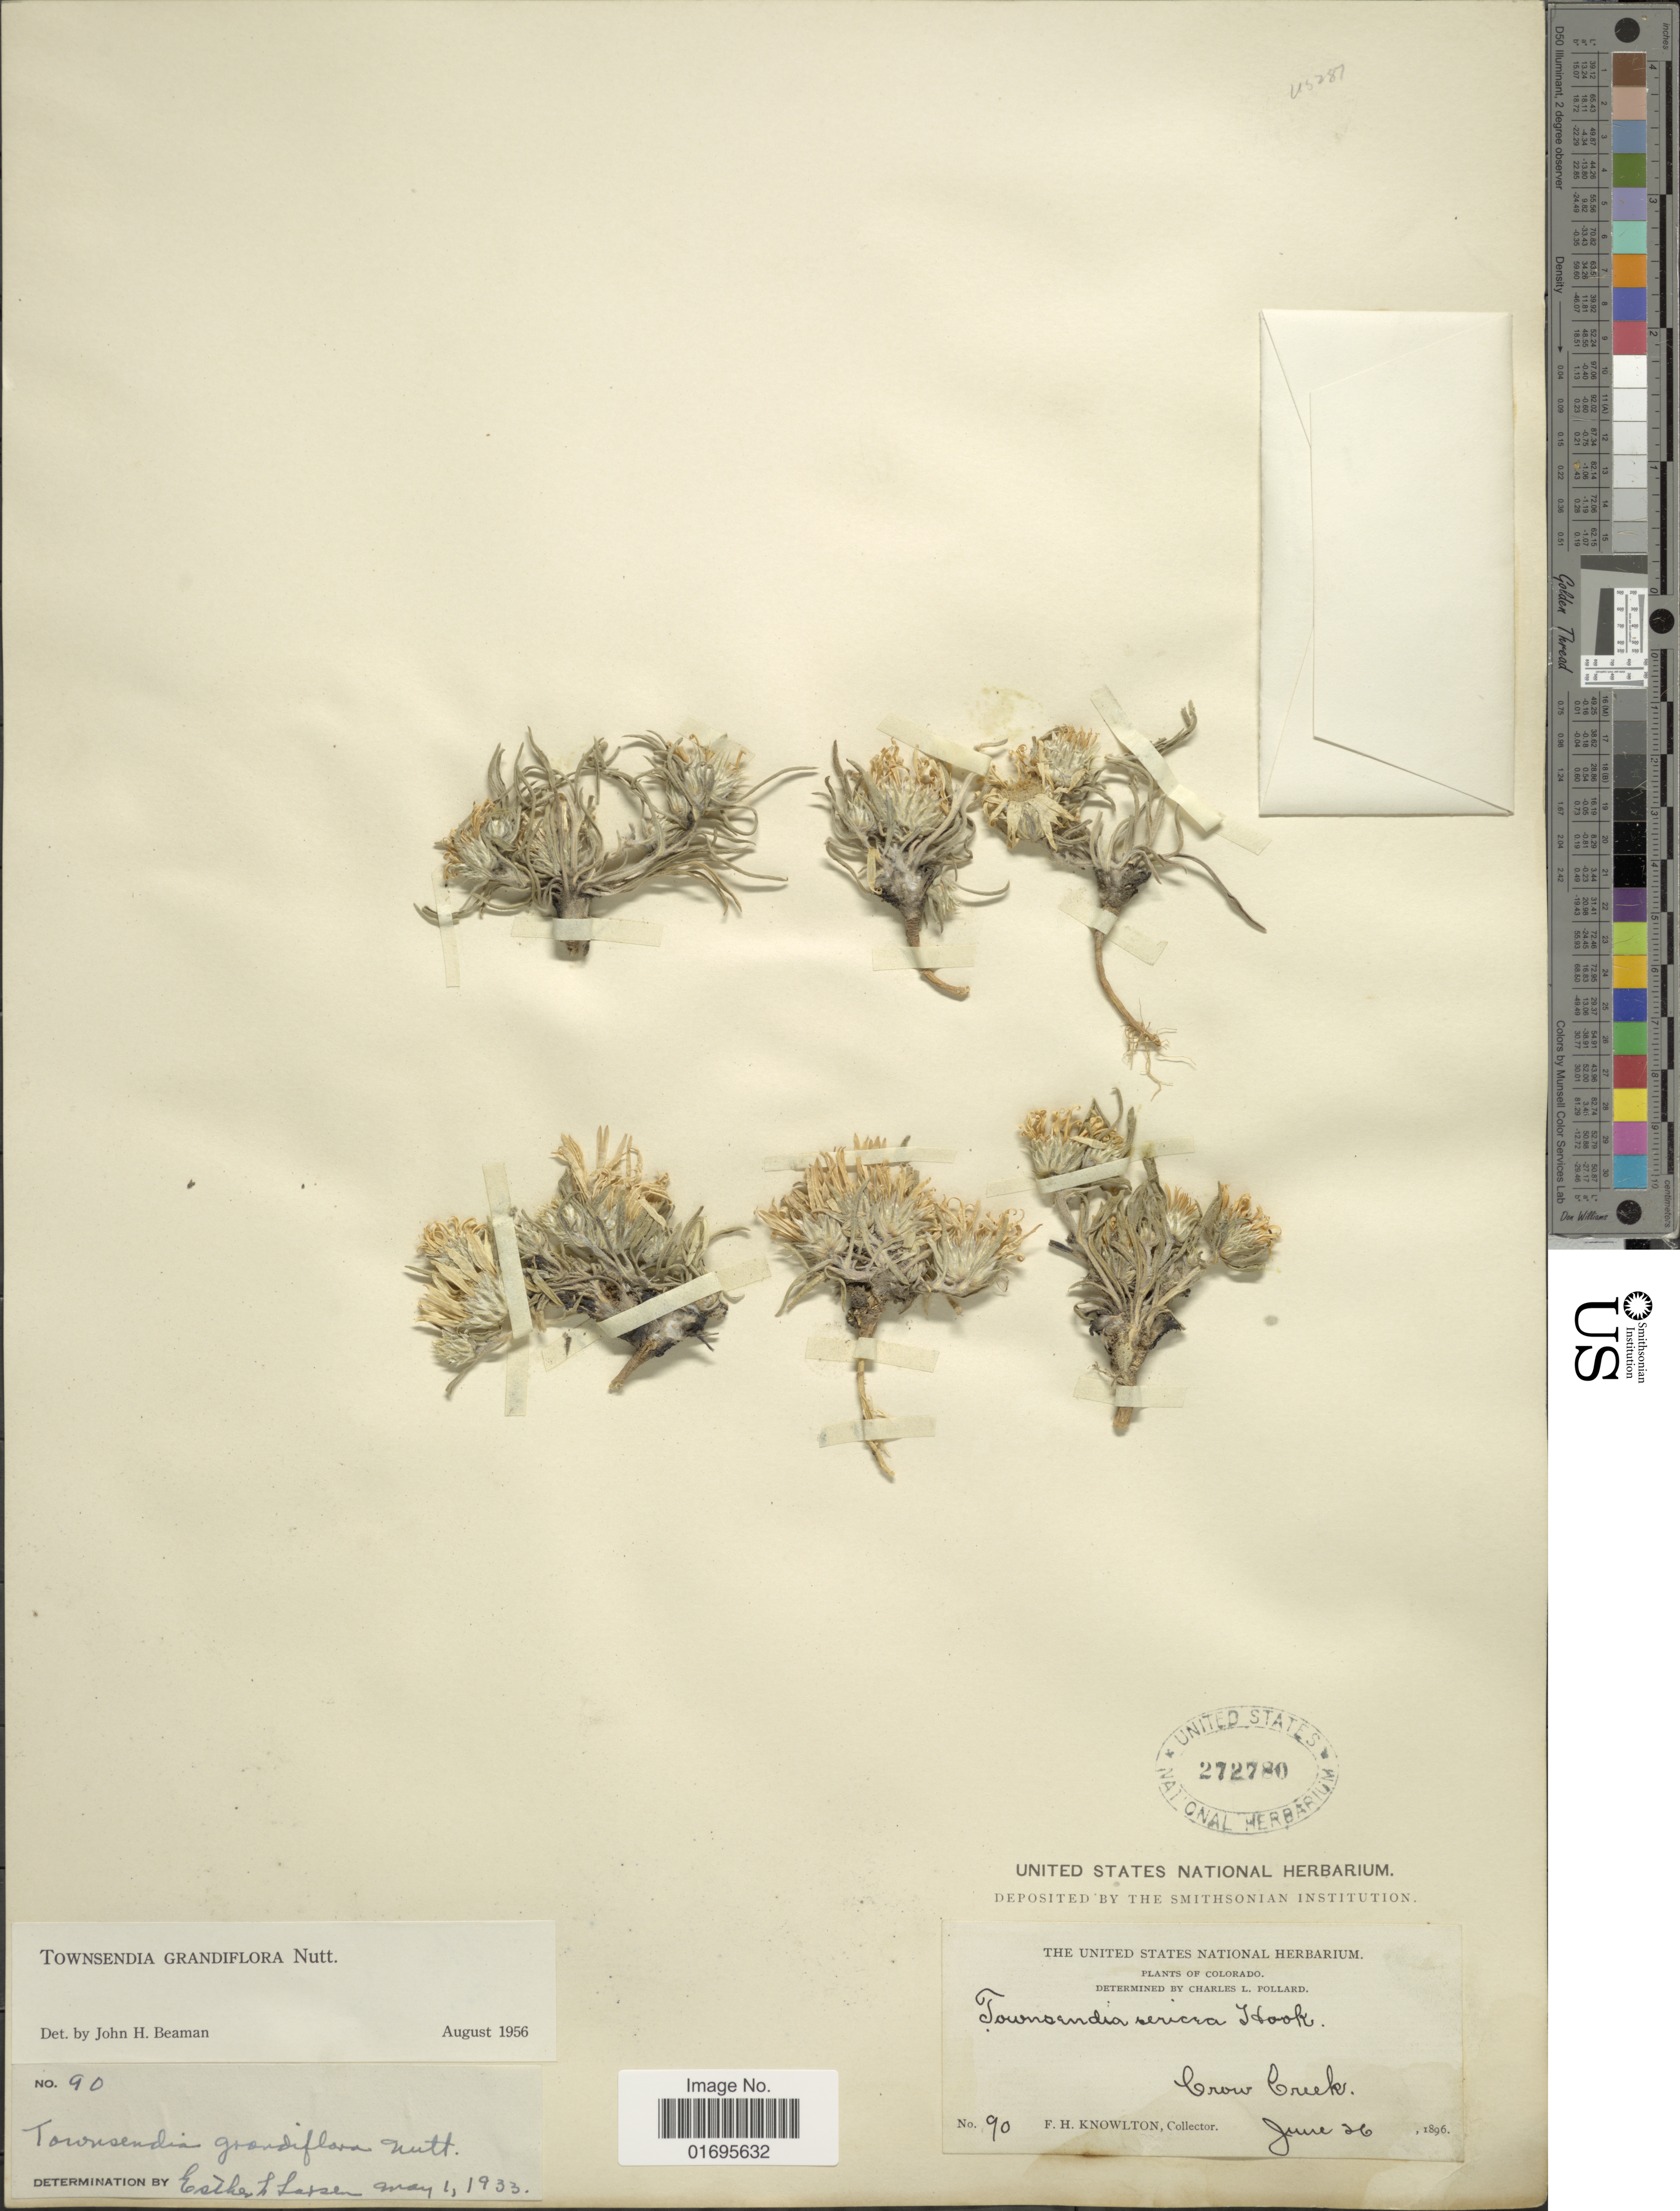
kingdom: Plantae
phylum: Tracheophyta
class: Magnoliopsida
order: Asterales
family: Asteraceae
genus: Townsendia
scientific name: Townsendia grandiflora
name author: Nutt.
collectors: F. H. Knowlton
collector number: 90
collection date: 1896-06-26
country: United States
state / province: Colorado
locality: Crow Creek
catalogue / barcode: US 272780